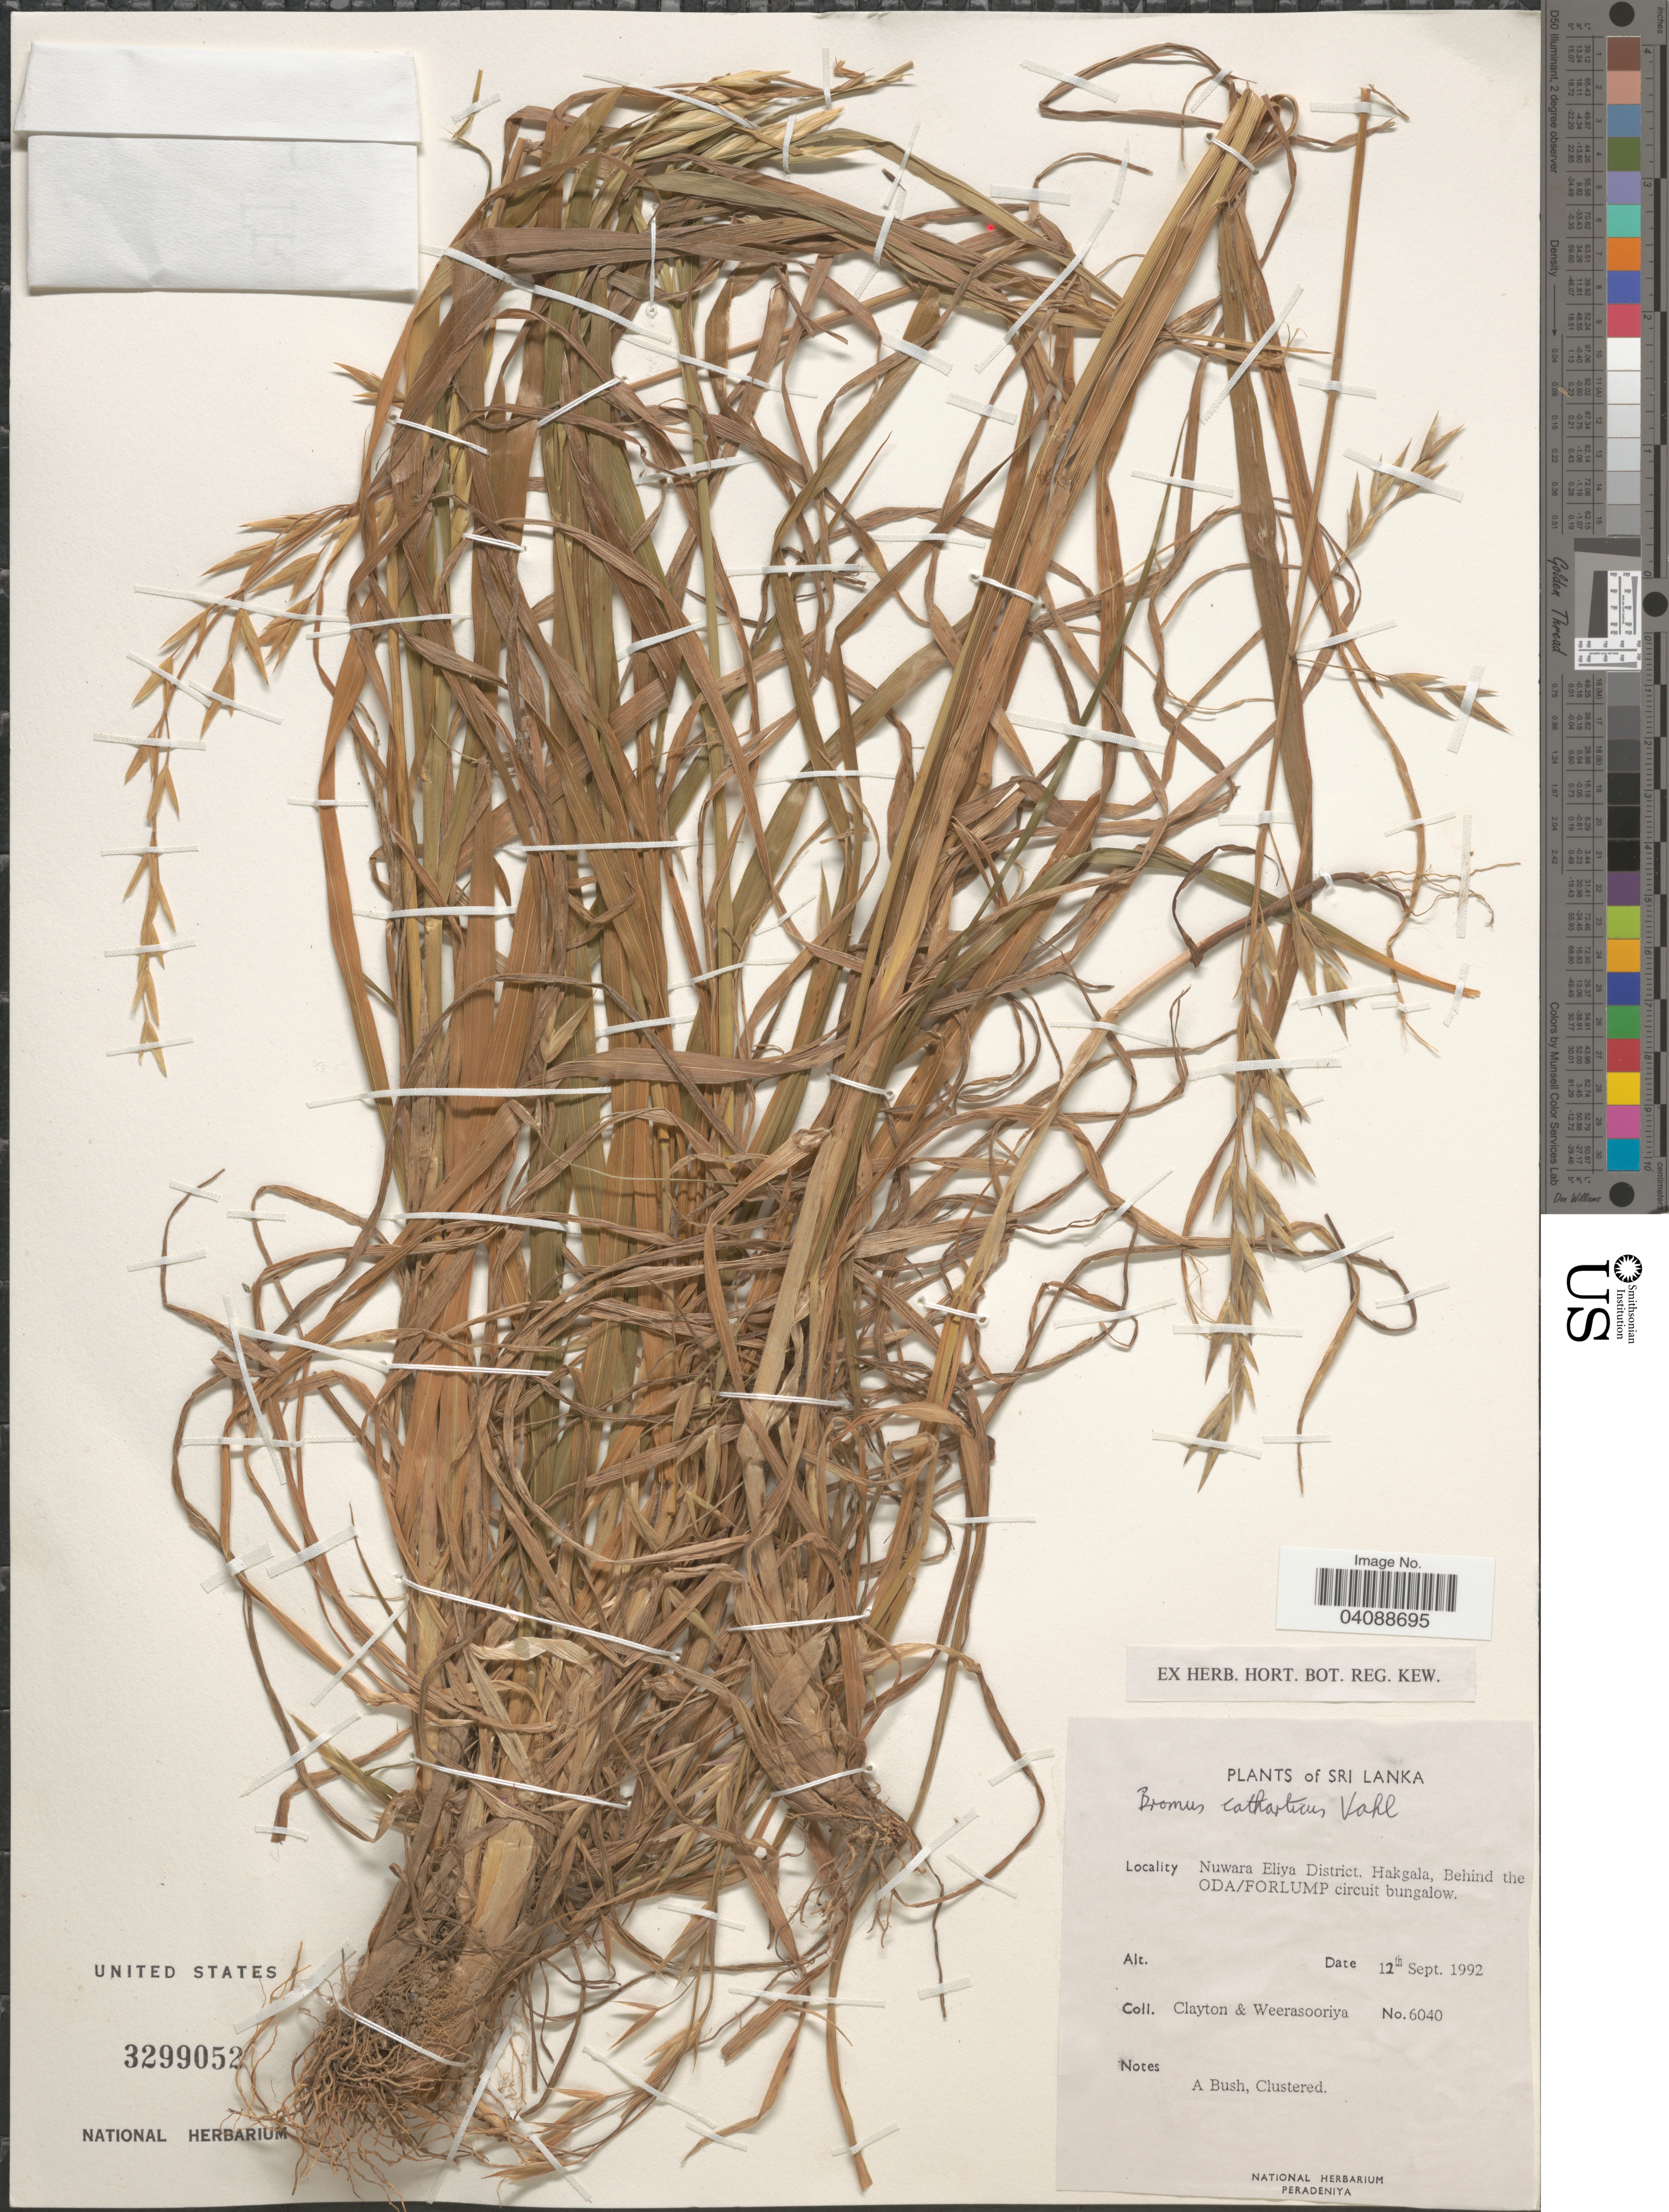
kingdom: Plantae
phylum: Tracheophyta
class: Liliopsida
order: Poales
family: Poaceae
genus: Bromus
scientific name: Bromus catharticus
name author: Vahl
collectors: Clayton & A. Weerasooriya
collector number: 6040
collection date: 1992-09-12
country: Sri Lanka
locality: Nuwara Eliya District. Hakgala, Behind the ODA/FORLUMP circuit bungalow.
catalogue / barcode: US 3299052